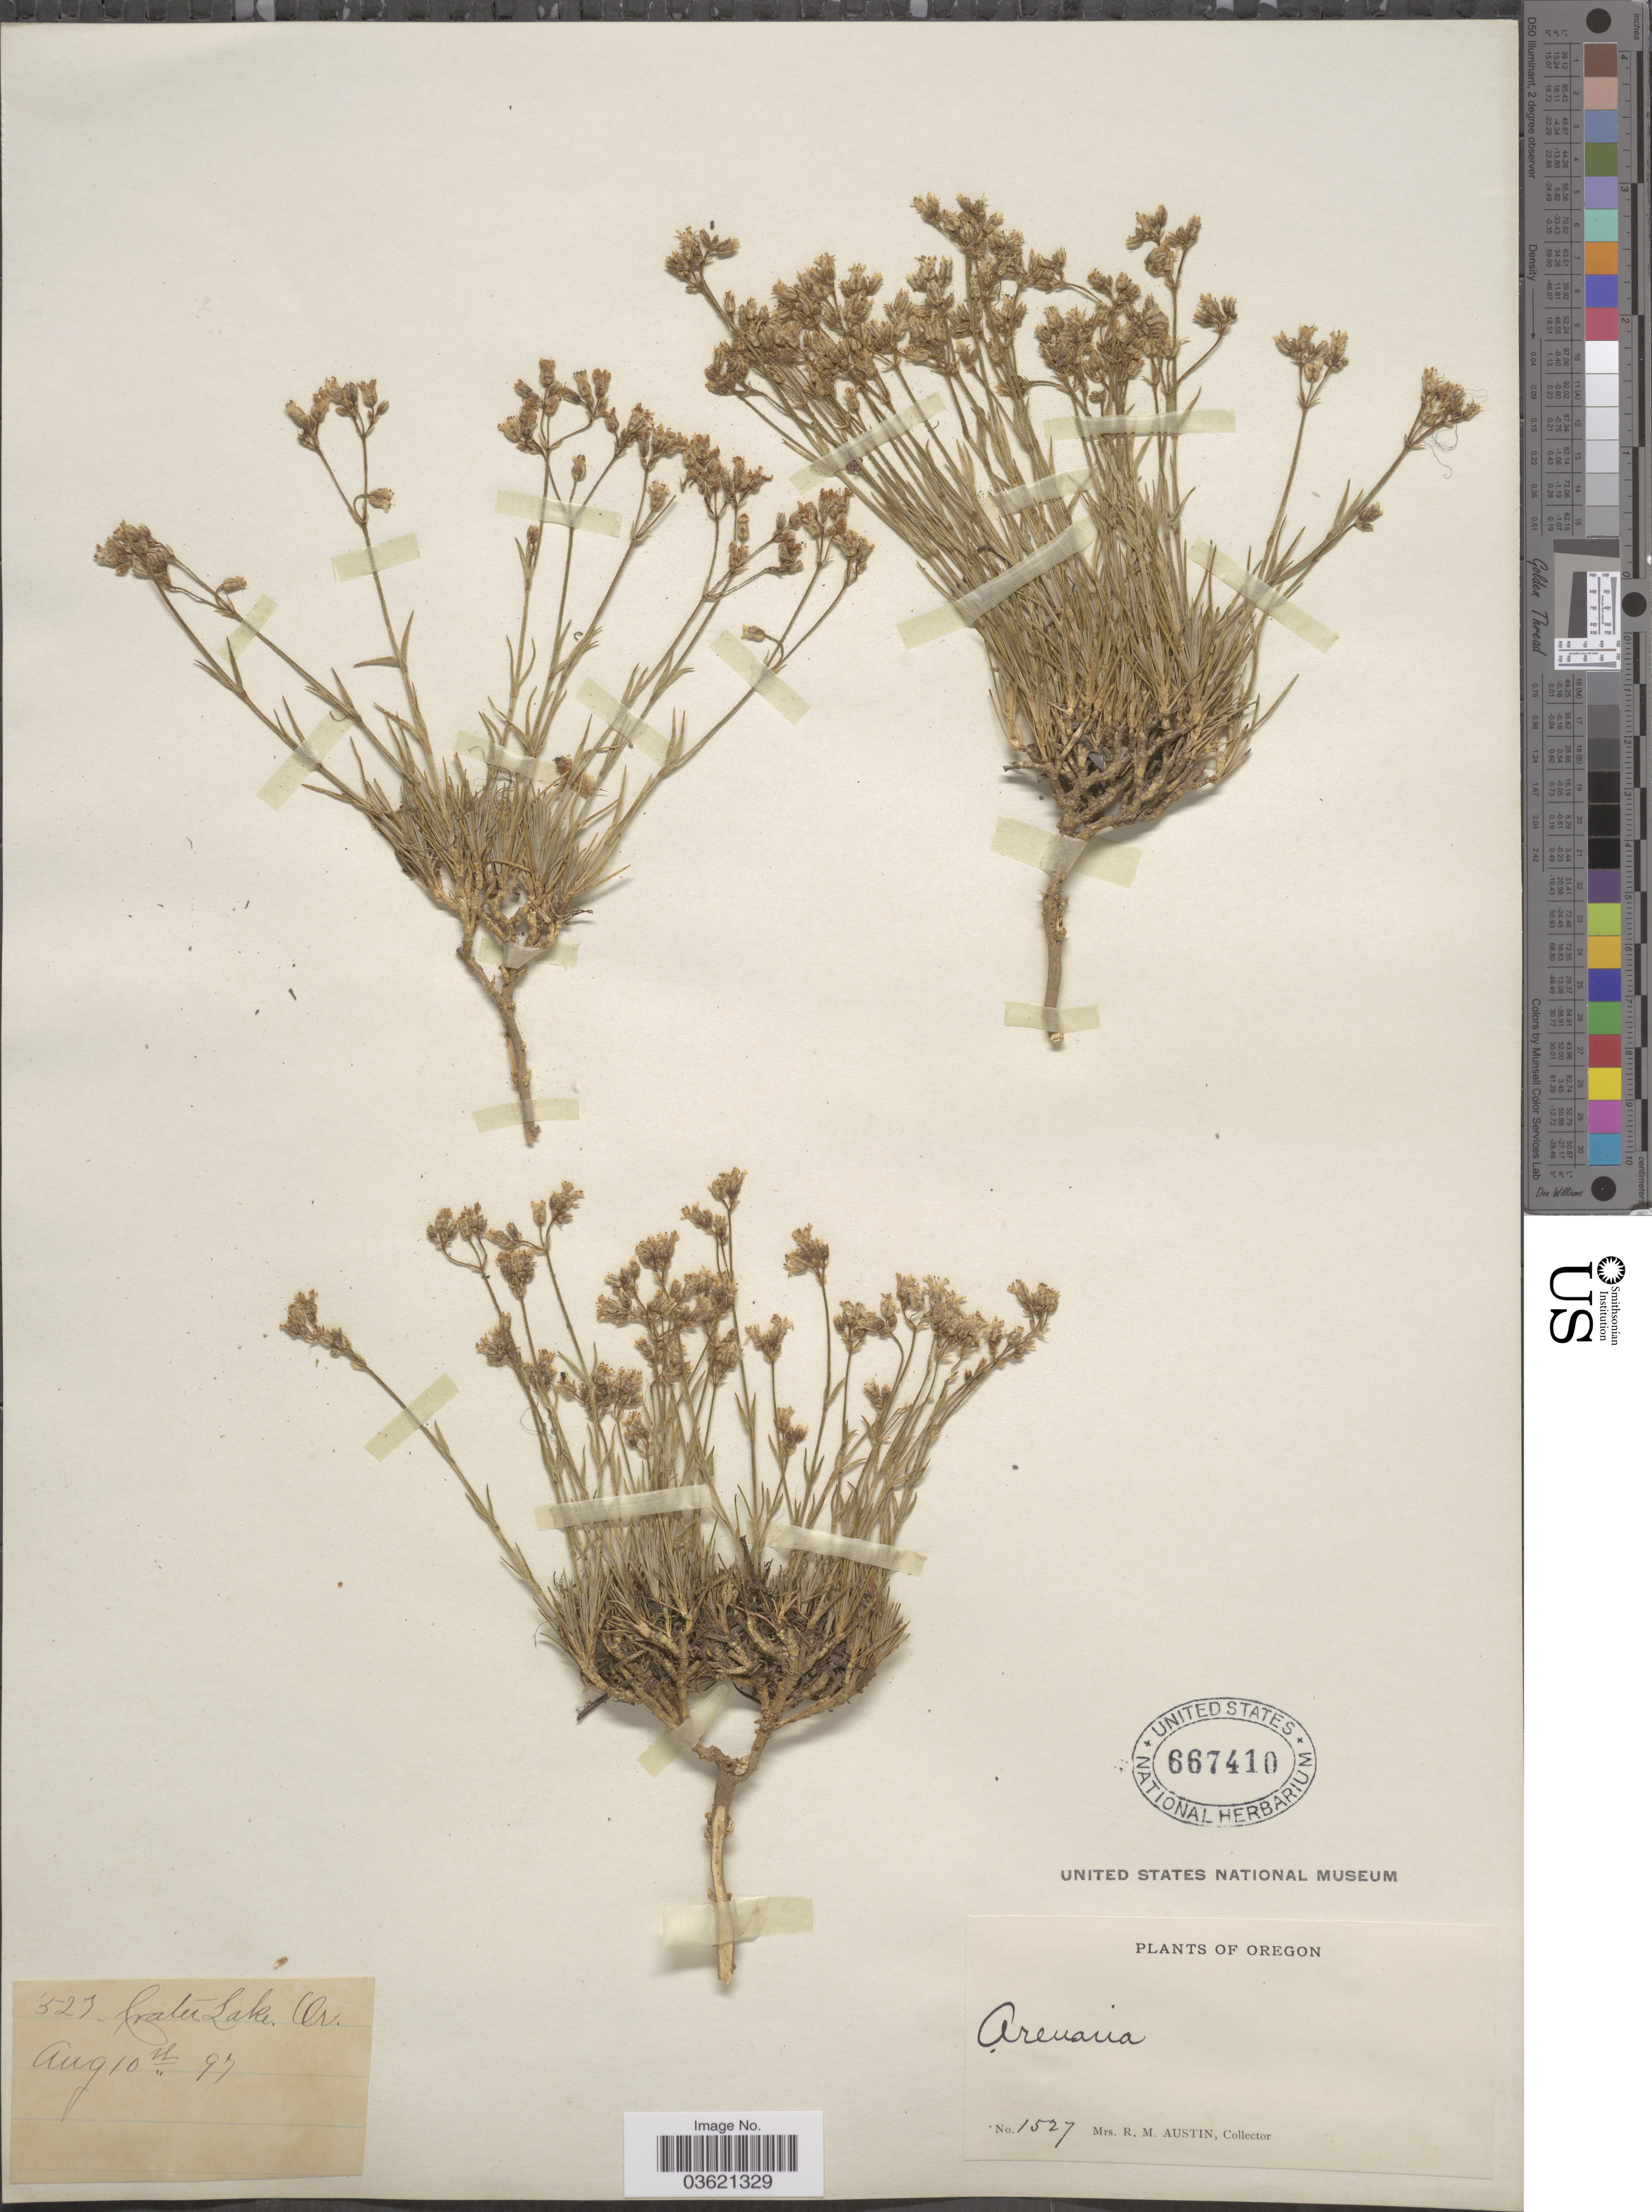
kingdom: Plantae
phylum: Tracheophyta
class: Magnoliopsida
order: Caryophyllales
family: Caryophyllaceae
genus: Arenaria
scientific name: Arenaria sp.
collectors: R. Austin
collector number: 1527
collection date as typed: Transcribed d/m/y: 10/8/97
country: United States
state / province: Oregon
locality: Crater Lake.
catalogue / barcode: US 667410